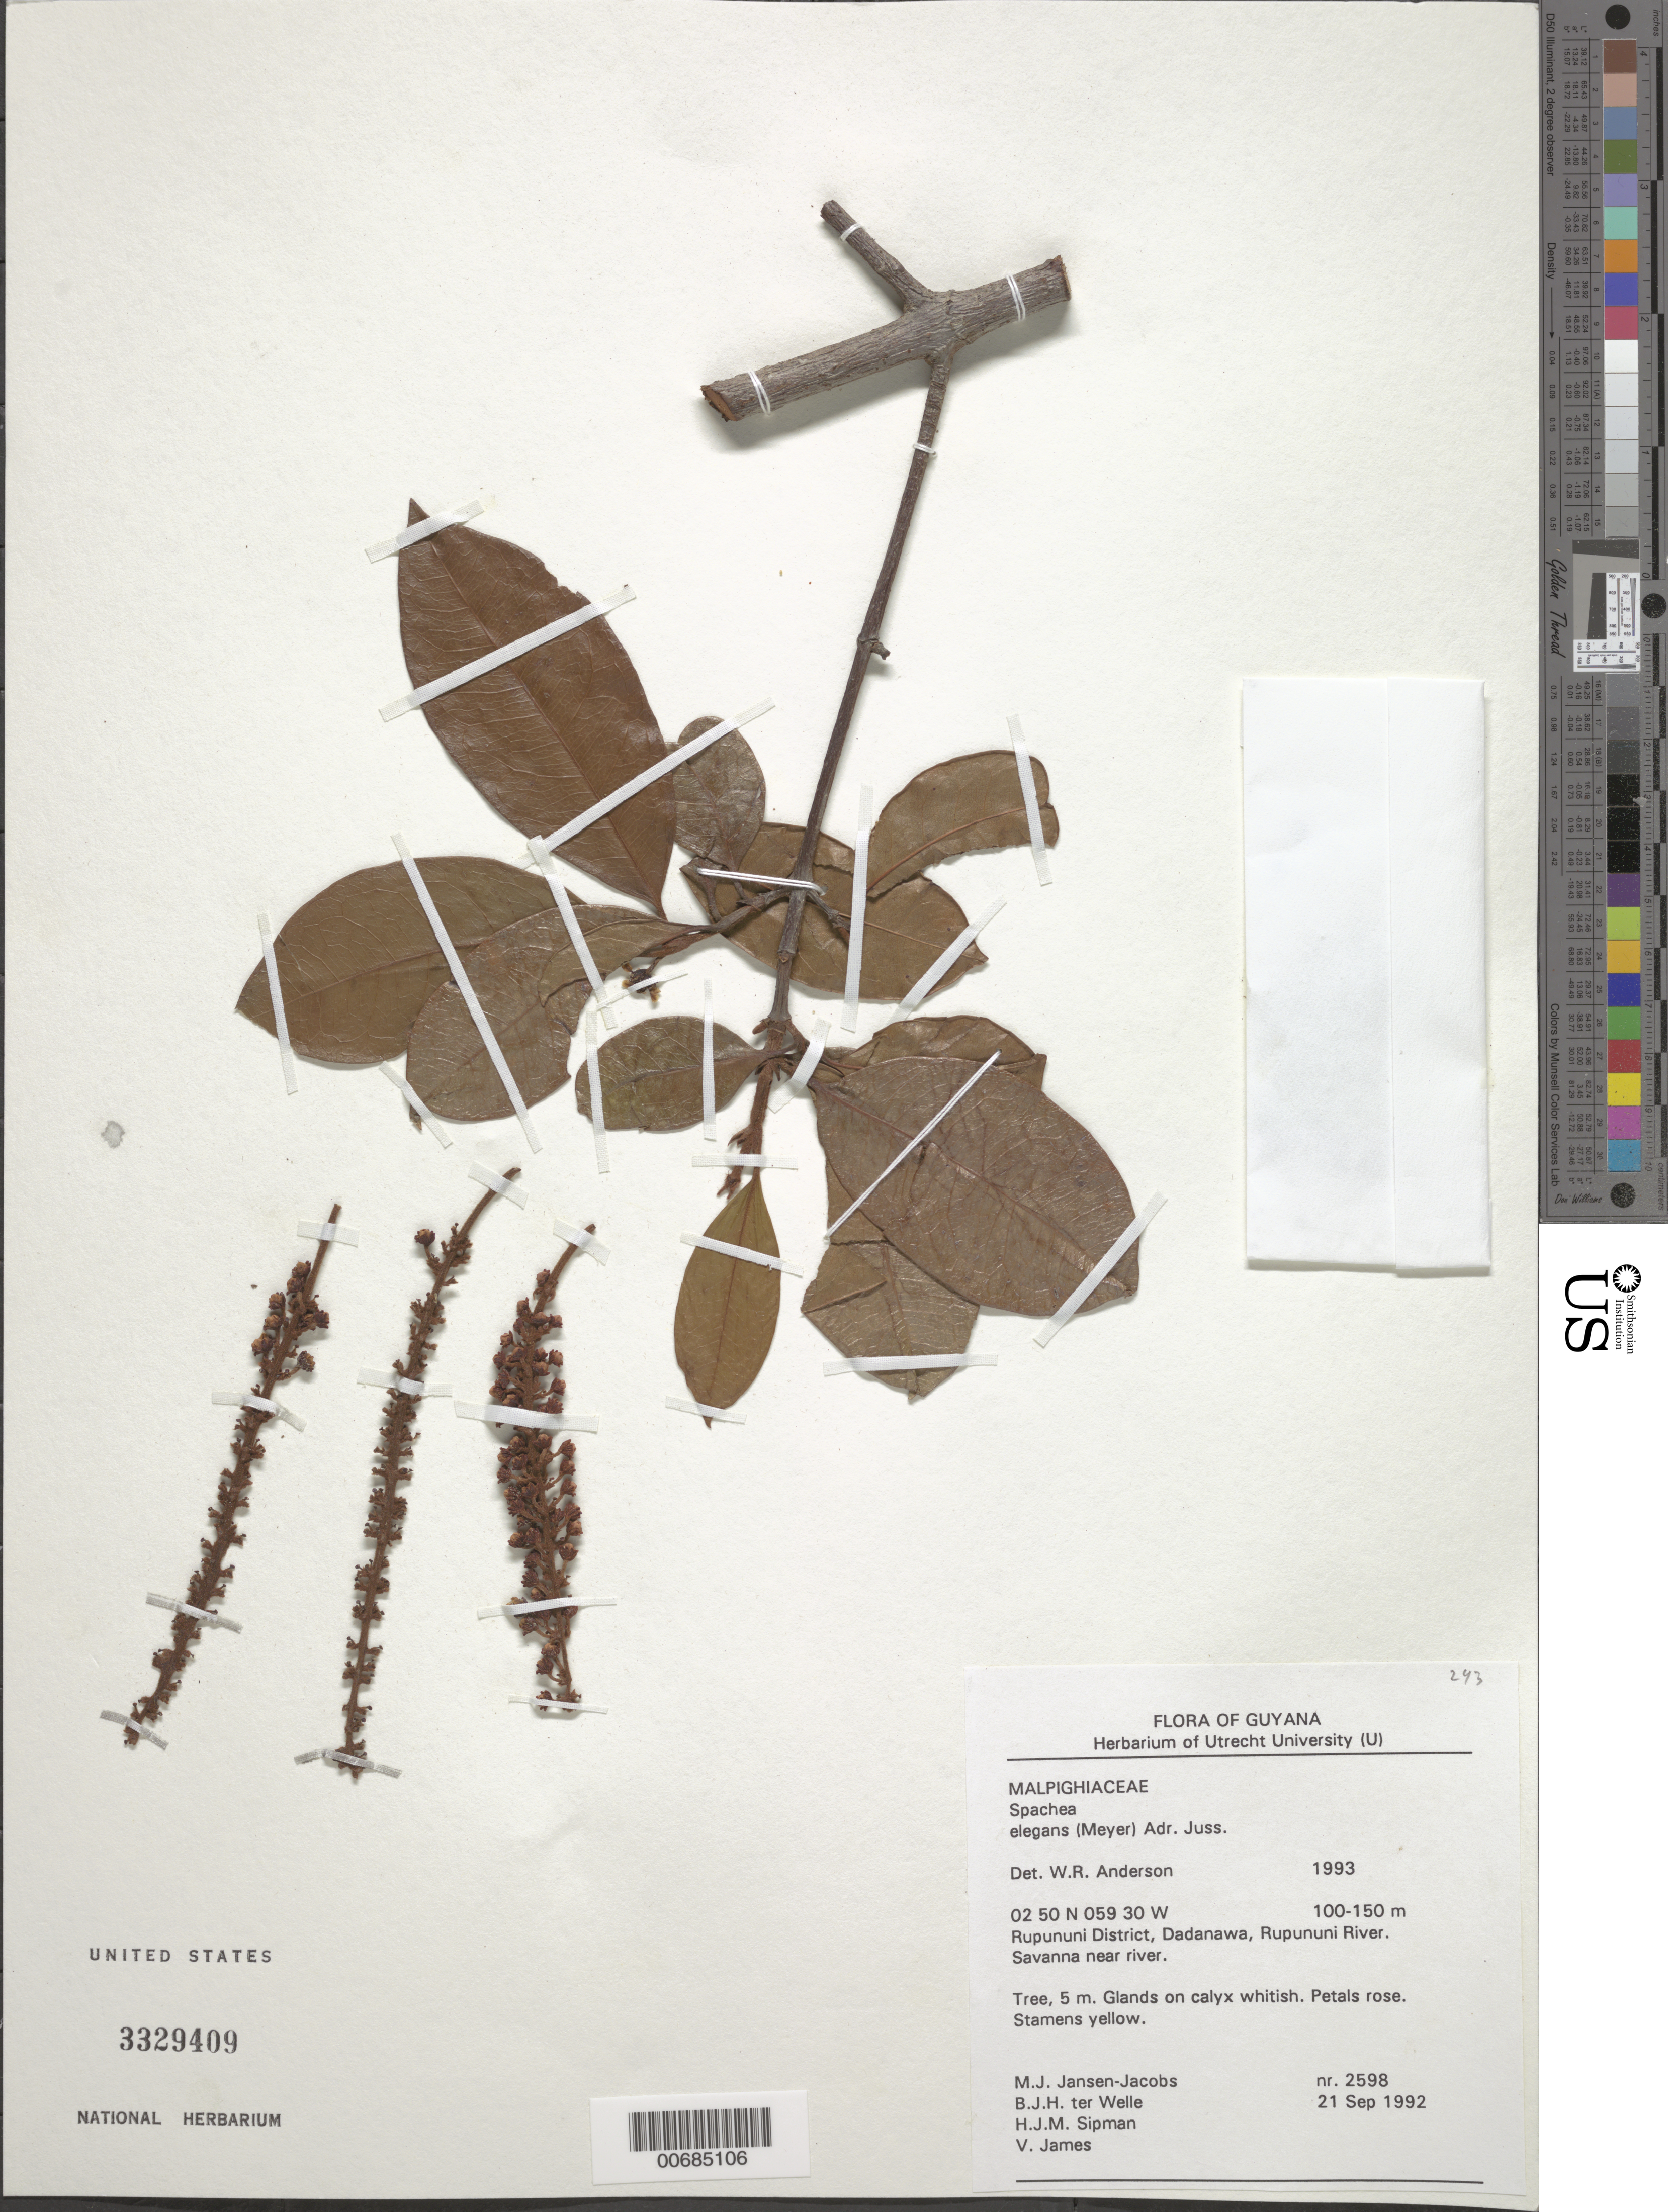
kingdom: Plantae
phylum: Tracheophyta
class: Magnoliopsida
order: Malpighiales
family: Malpighiaceae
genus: Spachea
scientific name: Spachea elegans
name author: A. Juss.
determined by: Anderson, W. R., (MICH), University of Michigan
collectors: M. J. Jansen-Jacobs, B. Welle, H. J. M. Sipman & V. James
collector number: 2598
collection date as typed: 21-Sep-92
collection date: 1992-09-21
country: Guyana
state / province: U. Takutu-U. Essequibo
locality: Arakwai, 6 km S of Dadanawa, Rupununi District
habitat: Savanna near river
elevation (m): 100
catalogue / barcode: US 3329409